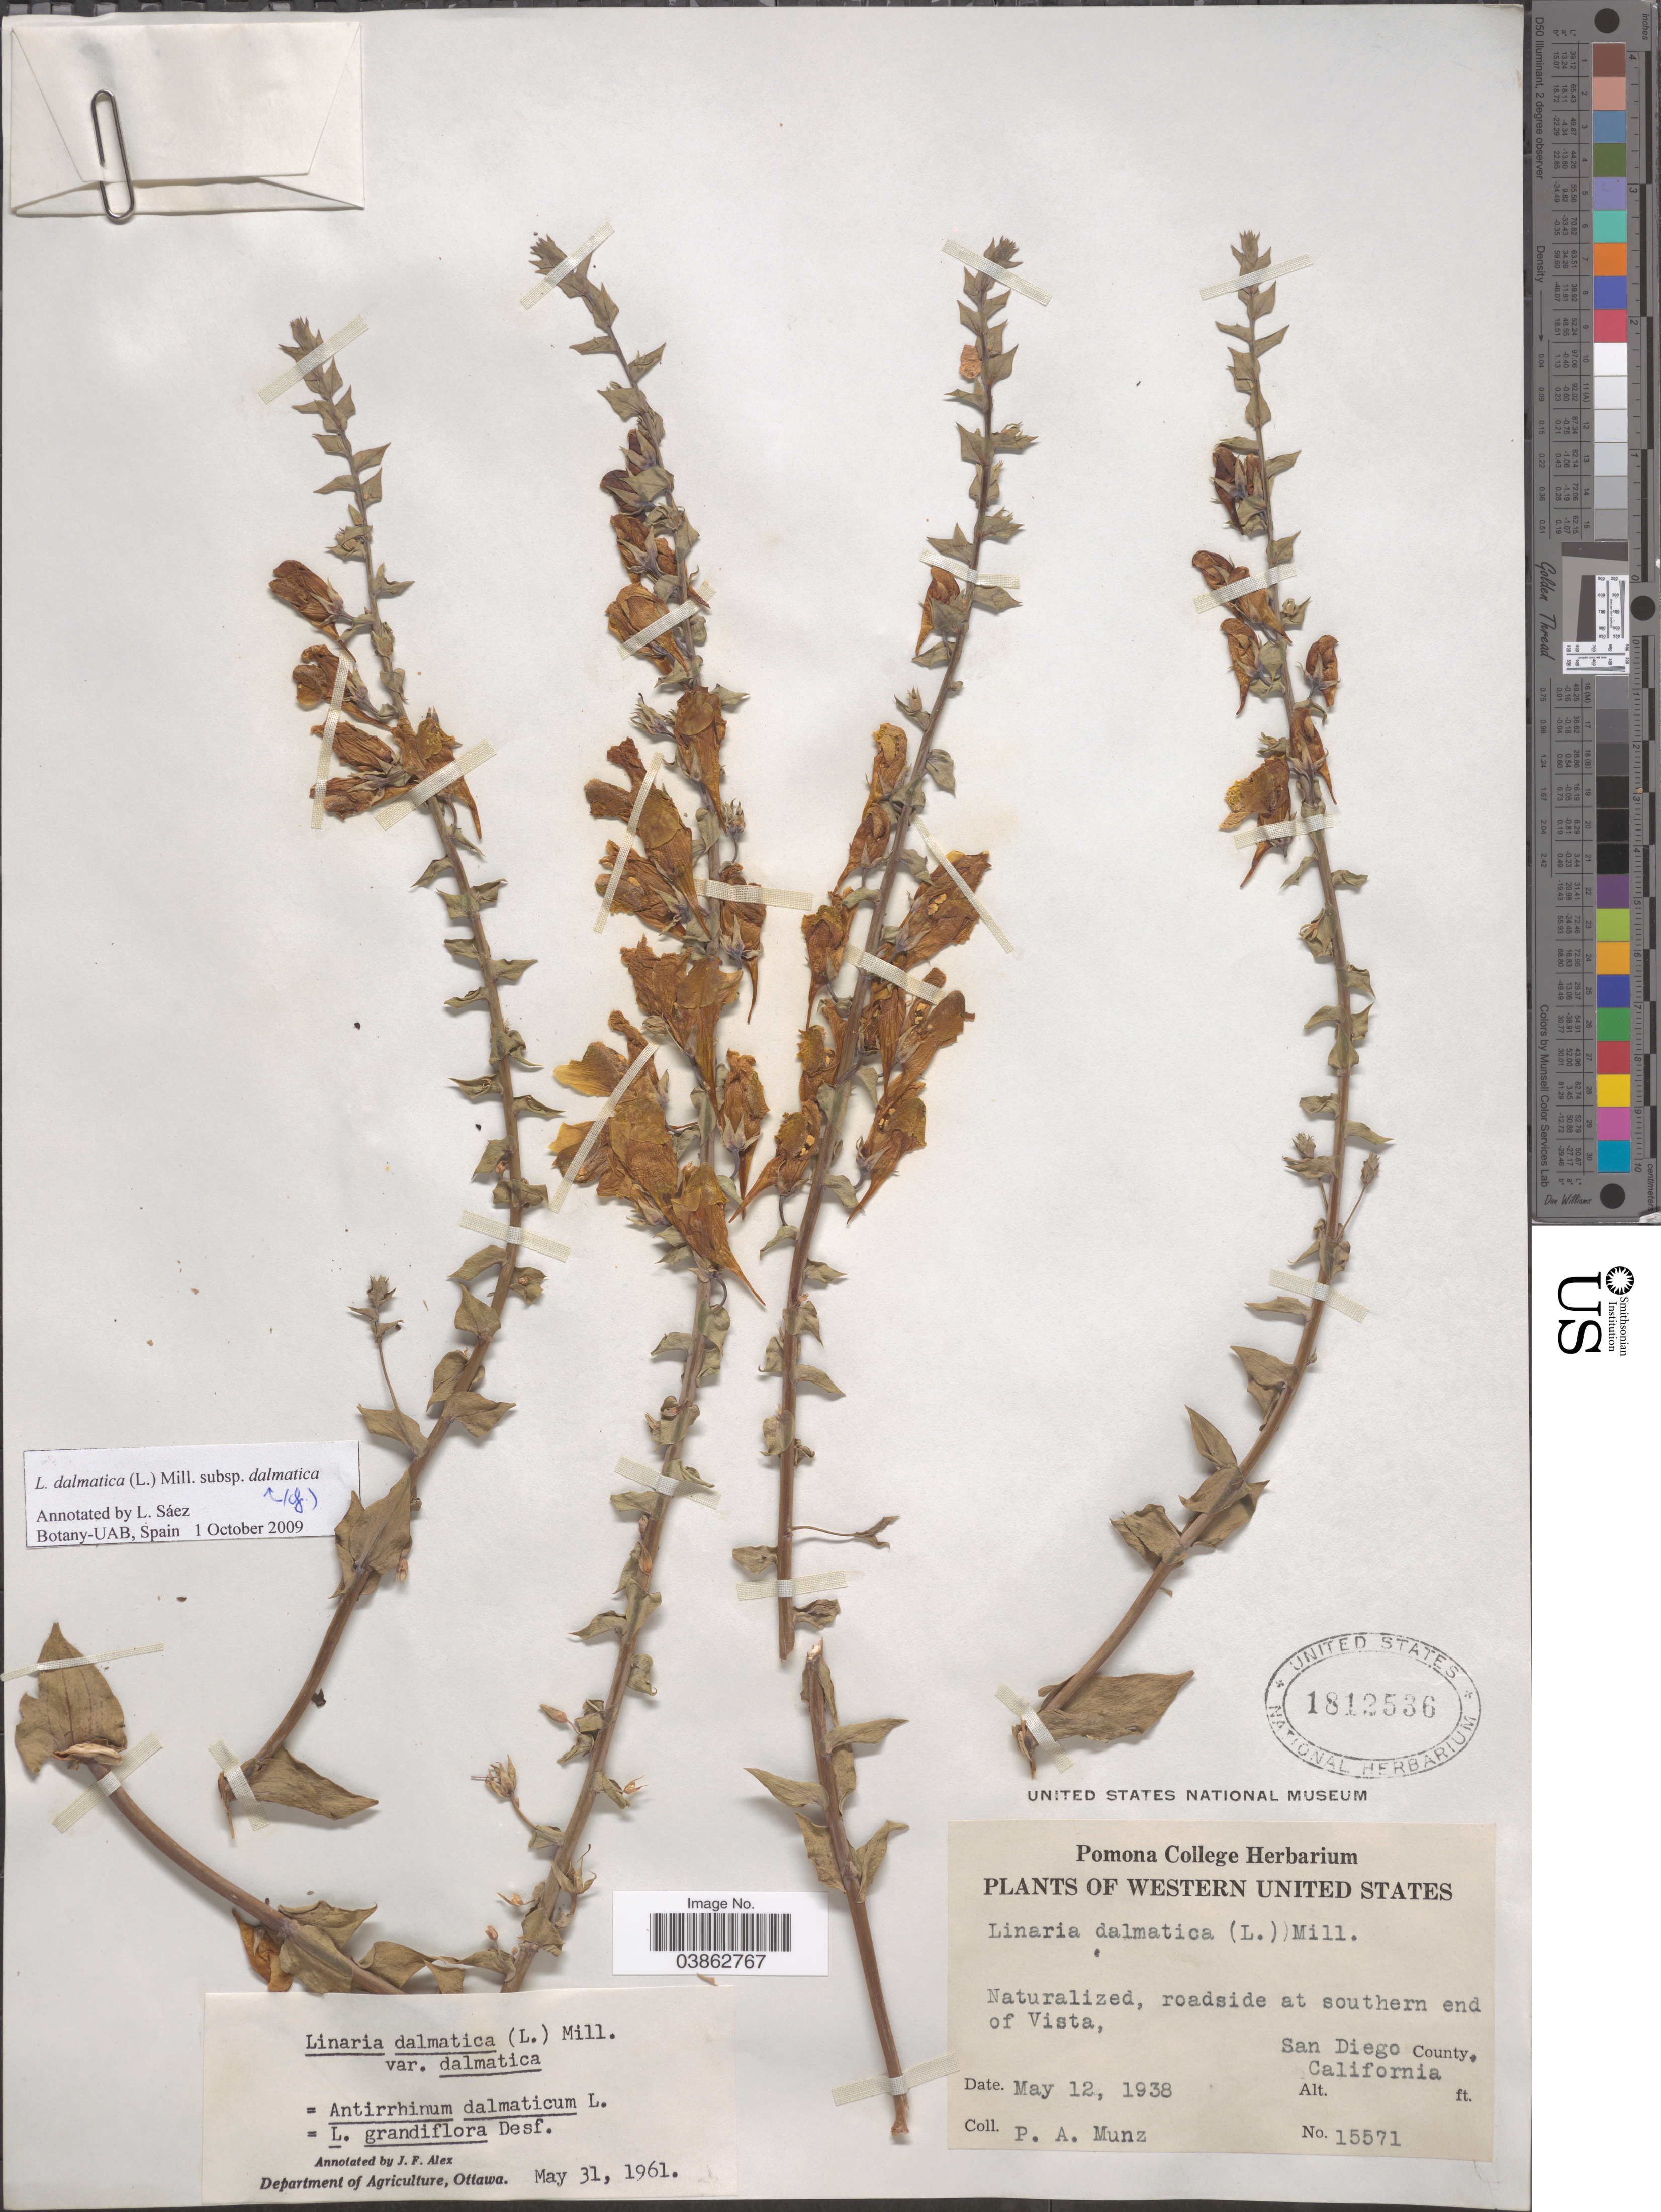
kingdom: Plantae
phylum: Tracheophyta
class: Magnoliopsida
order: Lamiales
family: Plantaginaceae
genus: Linaria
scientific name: Linaria dalmatica subsp. dalmatica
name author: (L.) Mill.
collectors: P. A. Munz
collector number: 15571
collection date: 1938-05-12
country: United States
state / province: California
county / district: San Diego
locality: Western United States. Naturalized, roadside at southern end of vista, San Diego County.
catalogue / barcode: US 1812536